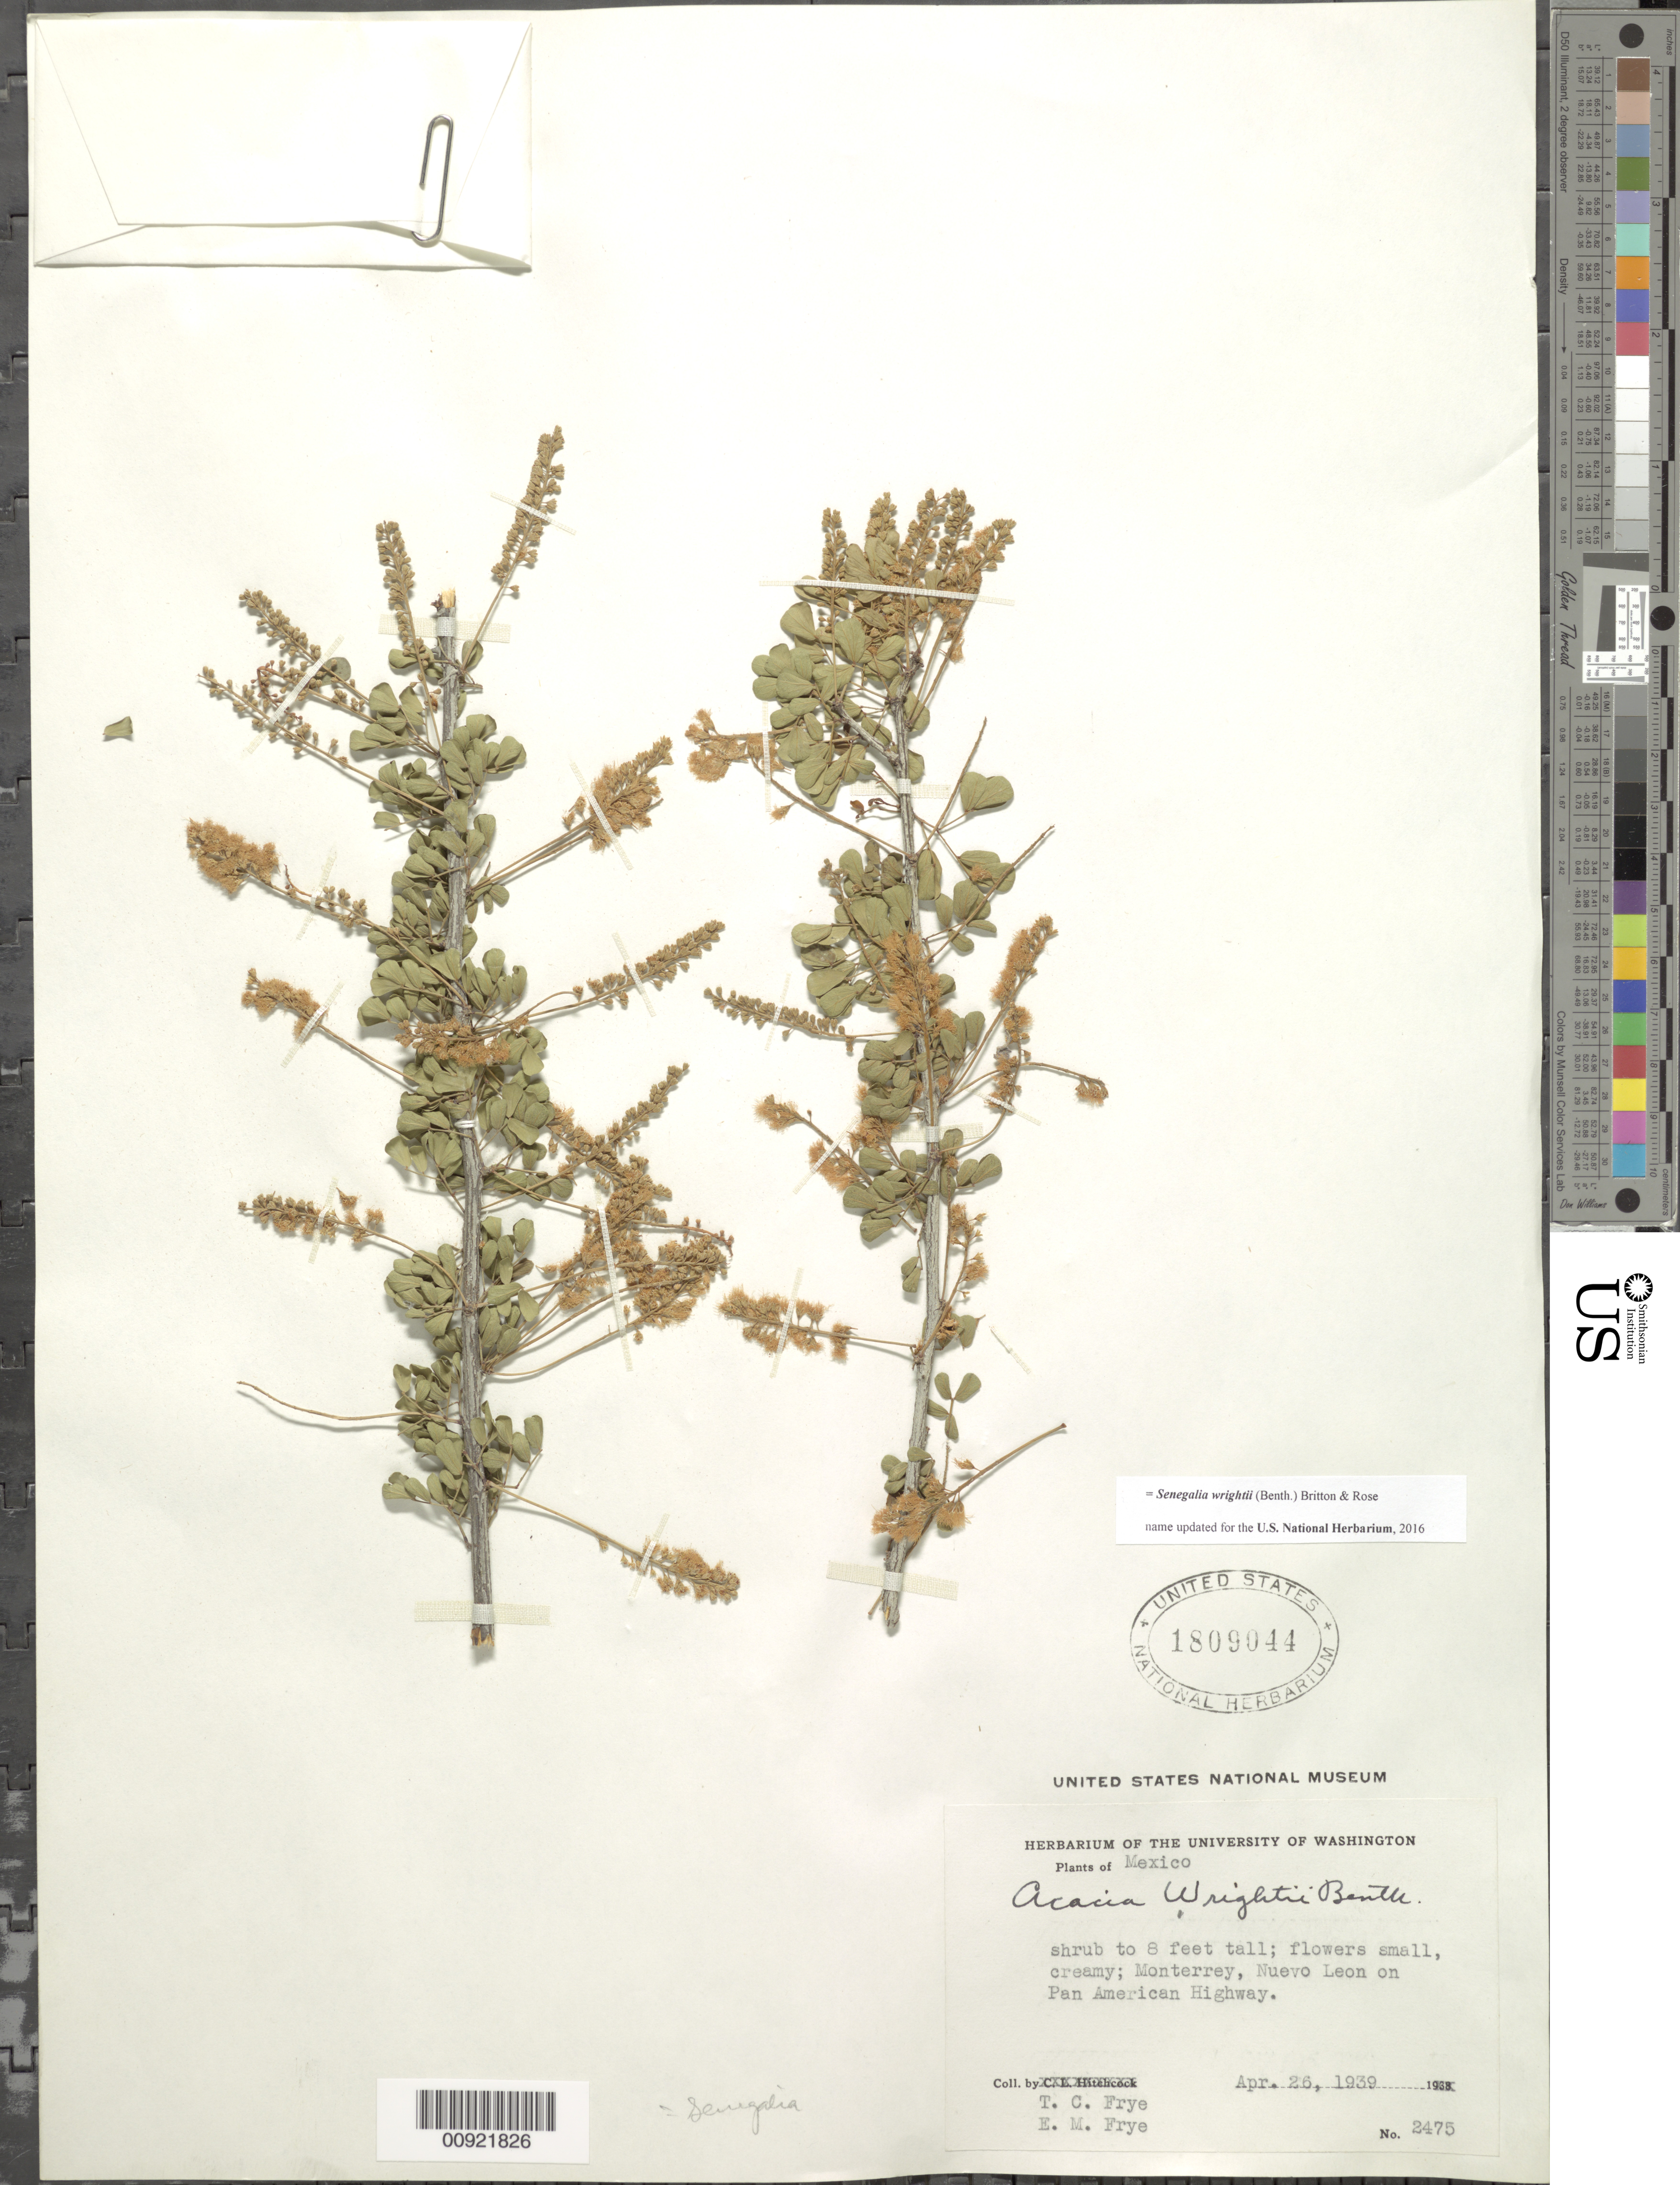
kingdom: Plantae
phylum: Tracheophyta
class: Magnoliopsida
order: Fabales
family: Fabaceae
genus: Senegalia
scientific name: Senegalia wrightii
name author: (Benth.) Britton & Rose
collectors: T. C. Frye & E. Frye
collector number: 2475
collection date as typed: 26 Apr 1939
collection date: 1939-04-26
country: Mexico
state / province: Nuevo León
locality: Monterrey, Nuevo León on Pan American Highway.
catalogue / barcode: US 1809044